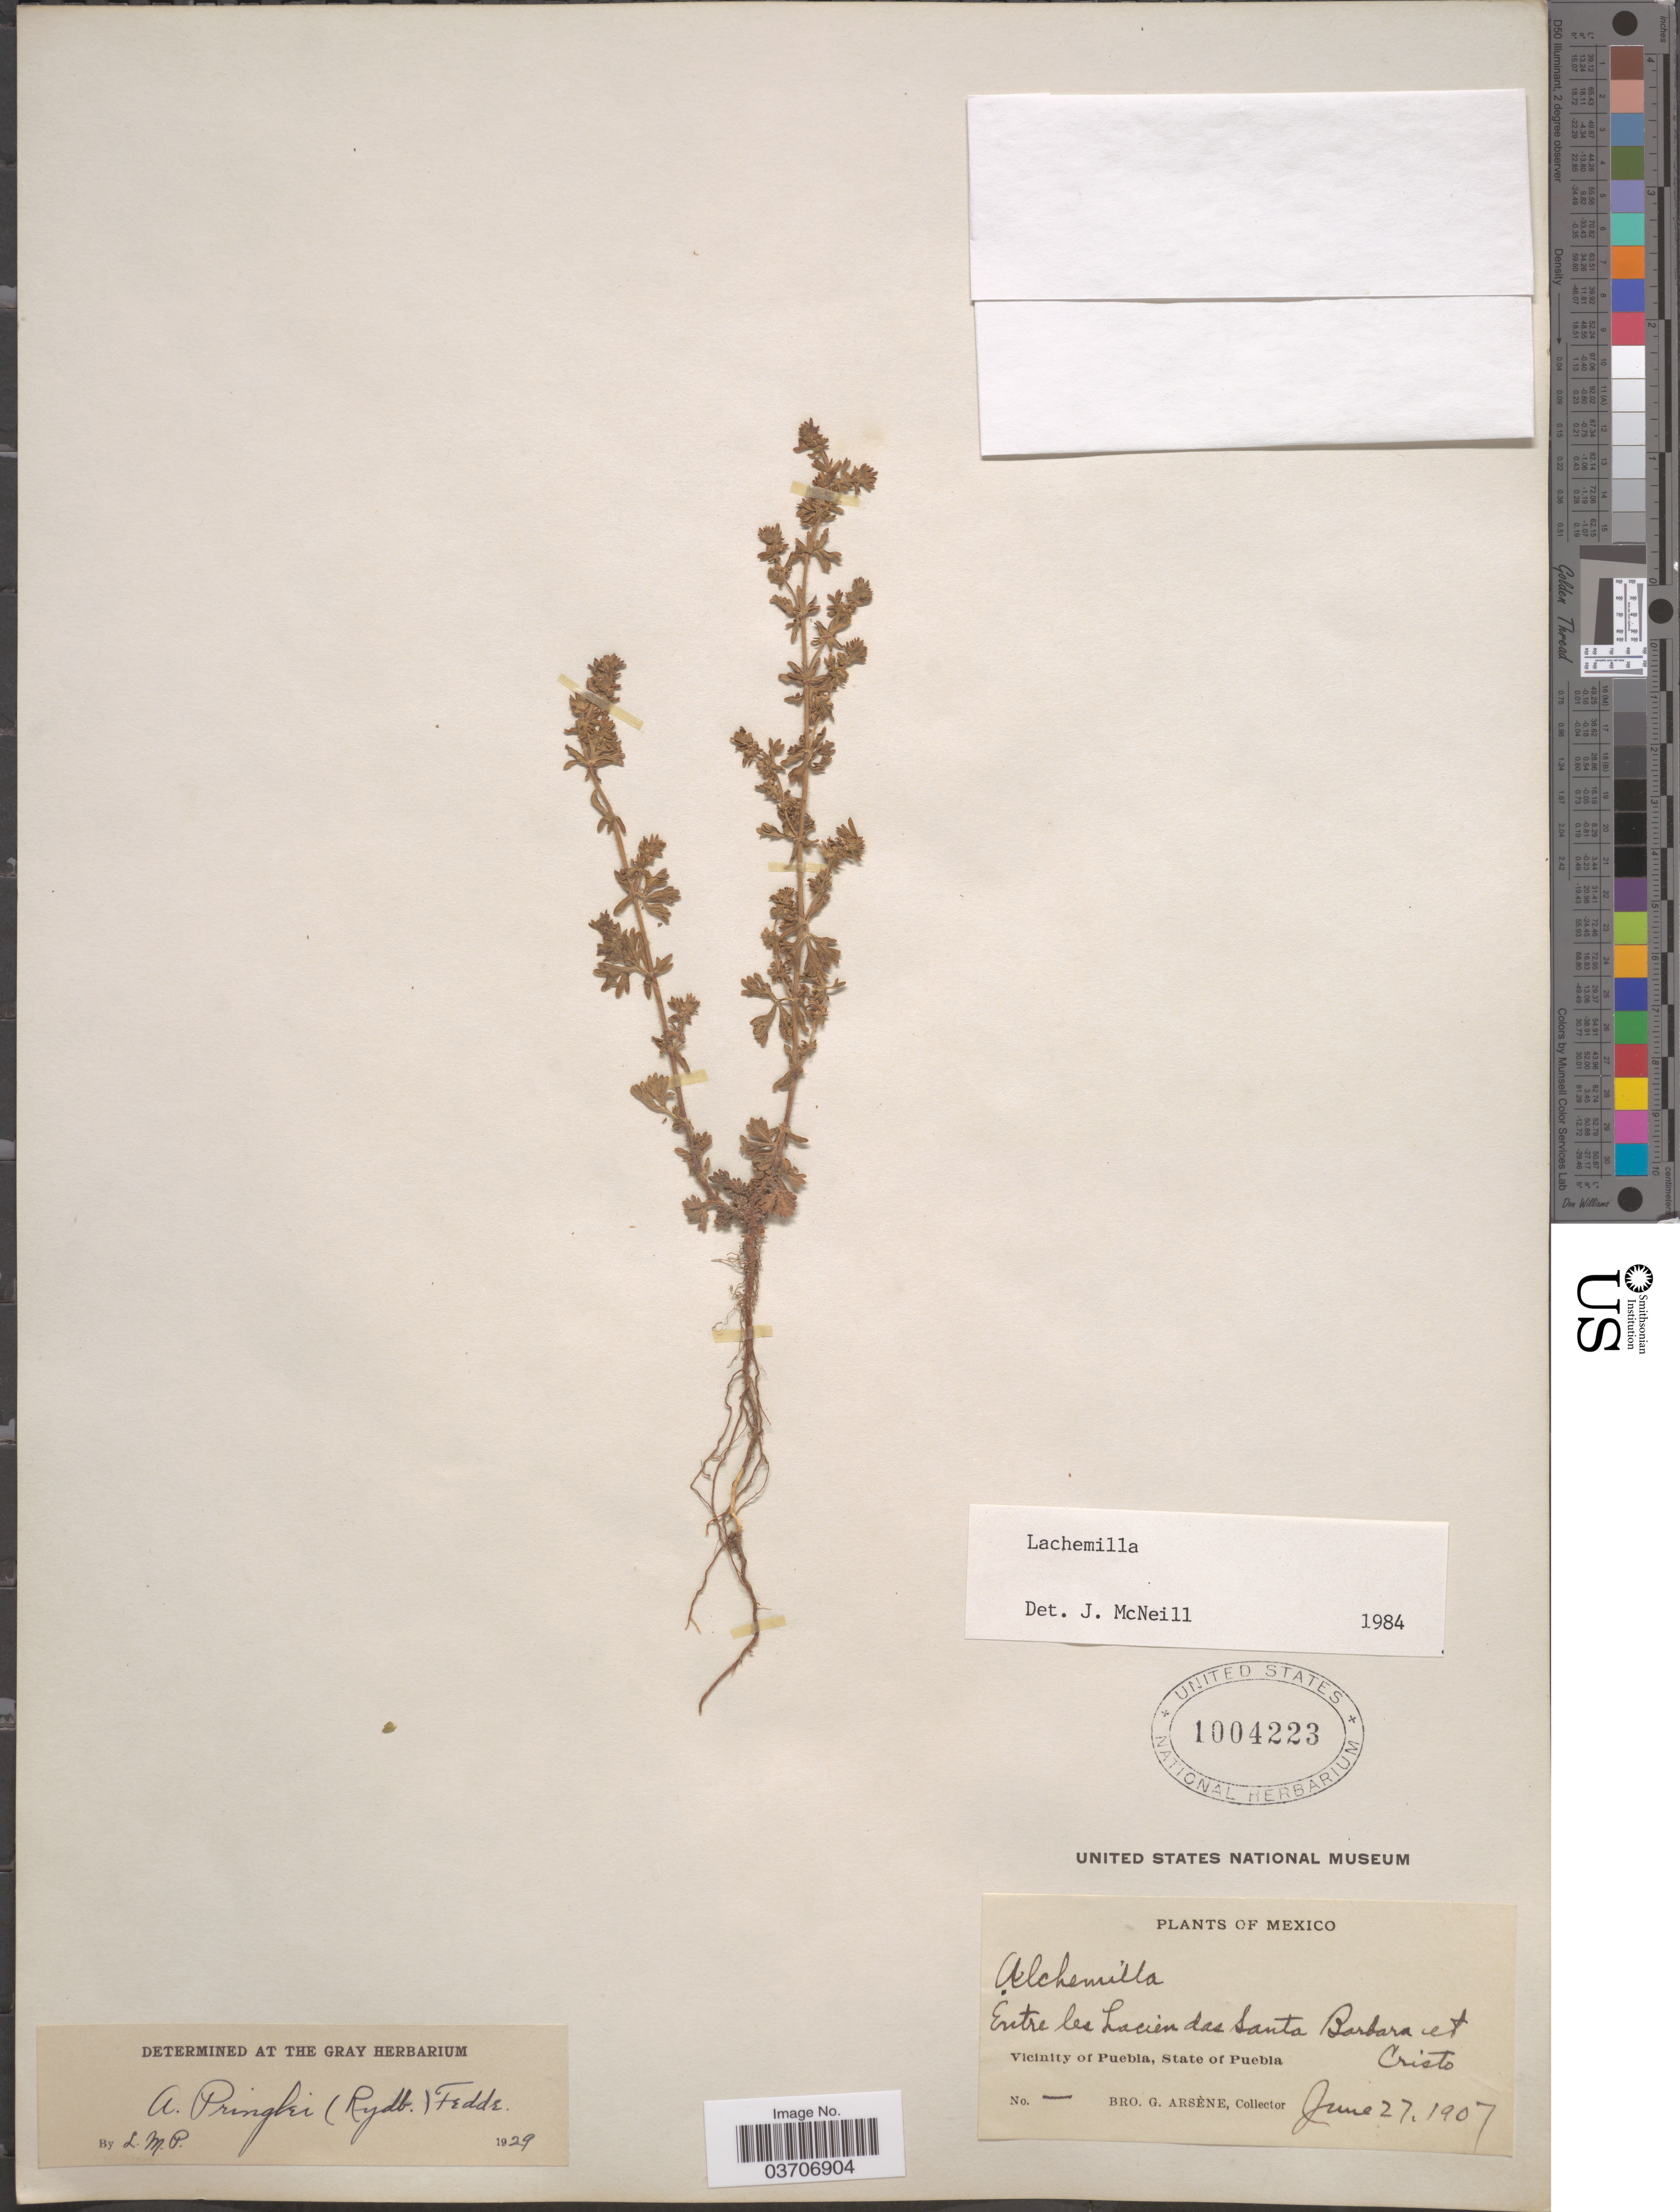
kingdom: Plantae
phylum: Tracheophyta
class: Magnoliopsida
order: Rosales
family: Rosaceae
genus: Lachemilla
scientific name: Lachemilla sp.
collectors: Bro. G. Arsène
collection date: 1907-06-27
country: Mexico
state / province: Puebla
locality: Entre les haciendas Santa Barbara et Cristo. Vicinity of Puebla.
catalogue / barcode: US 1004223